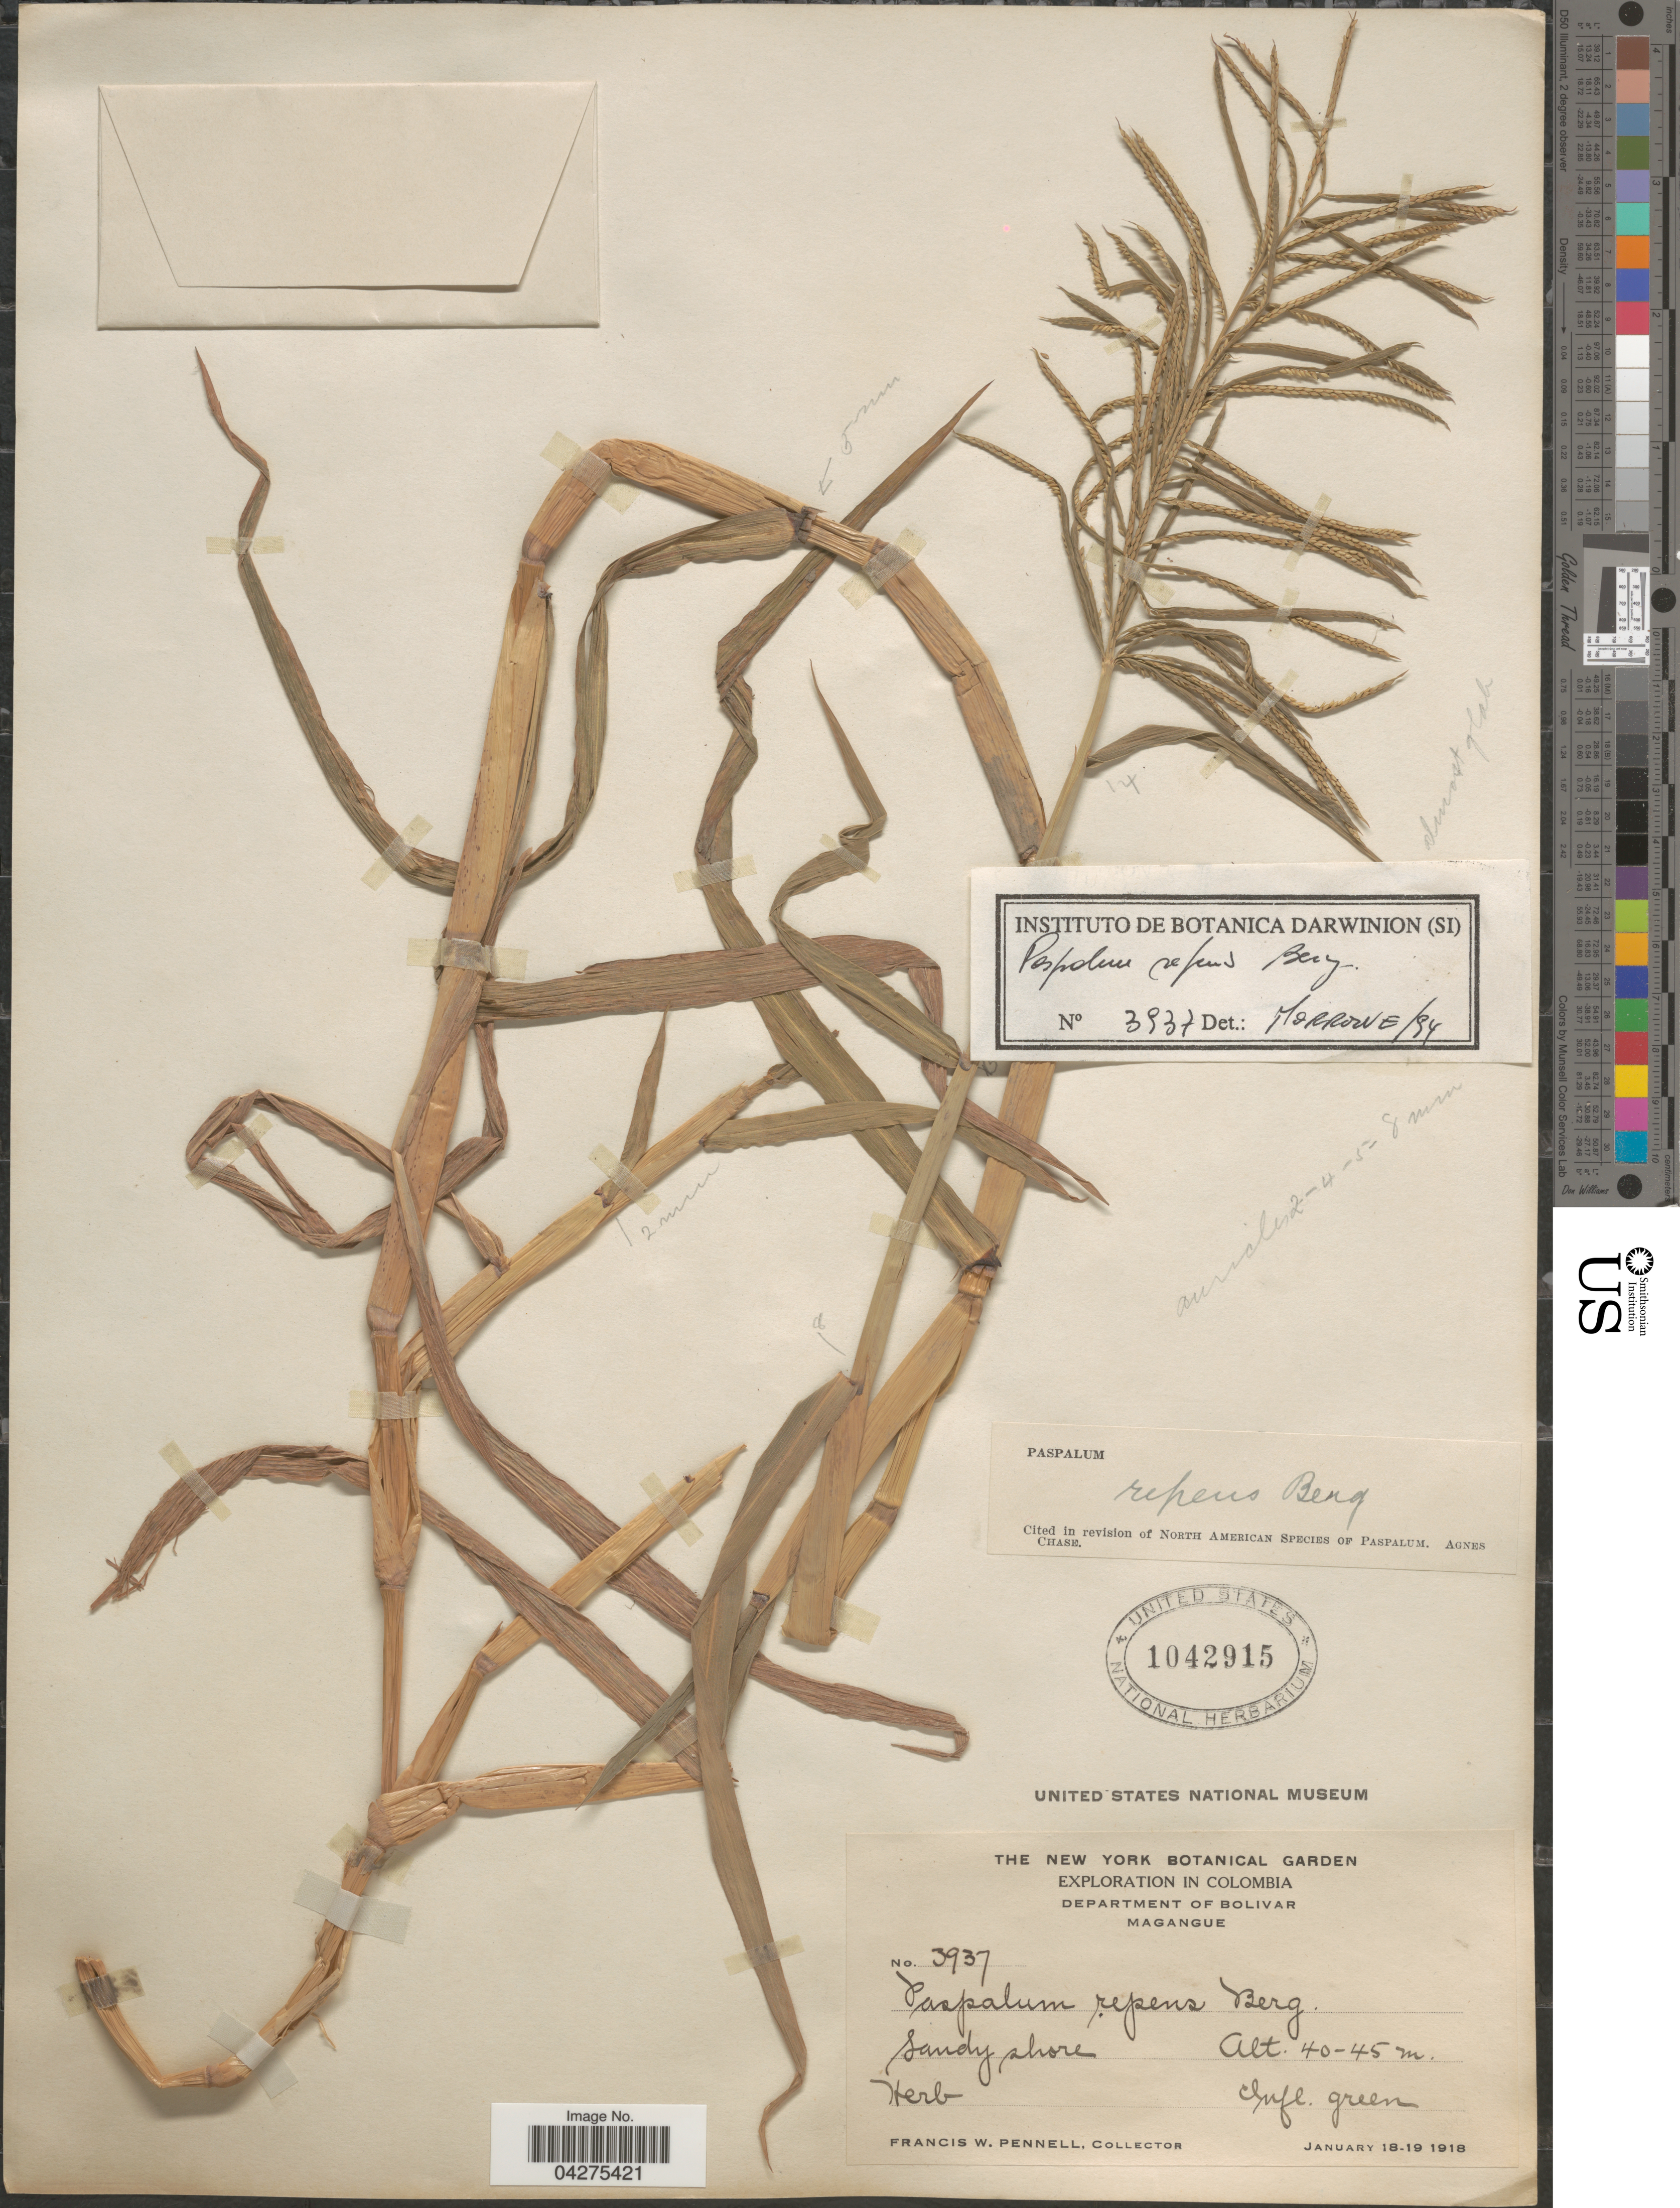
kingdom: Plantae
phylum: Tracheophyta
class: Liliopsida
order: Poales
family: Poaceae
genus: Paspalum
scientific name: Paspalum repens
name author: P.J. Bergius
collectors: F. W. Pennell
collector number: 3937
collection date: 1918-01-18/1918-01-19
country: Colombia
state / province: Bolívar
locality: Exploration in Colombia. Department of Bolivar. Magangue. Sandy shore.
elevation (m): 40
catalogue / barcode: US 1042915